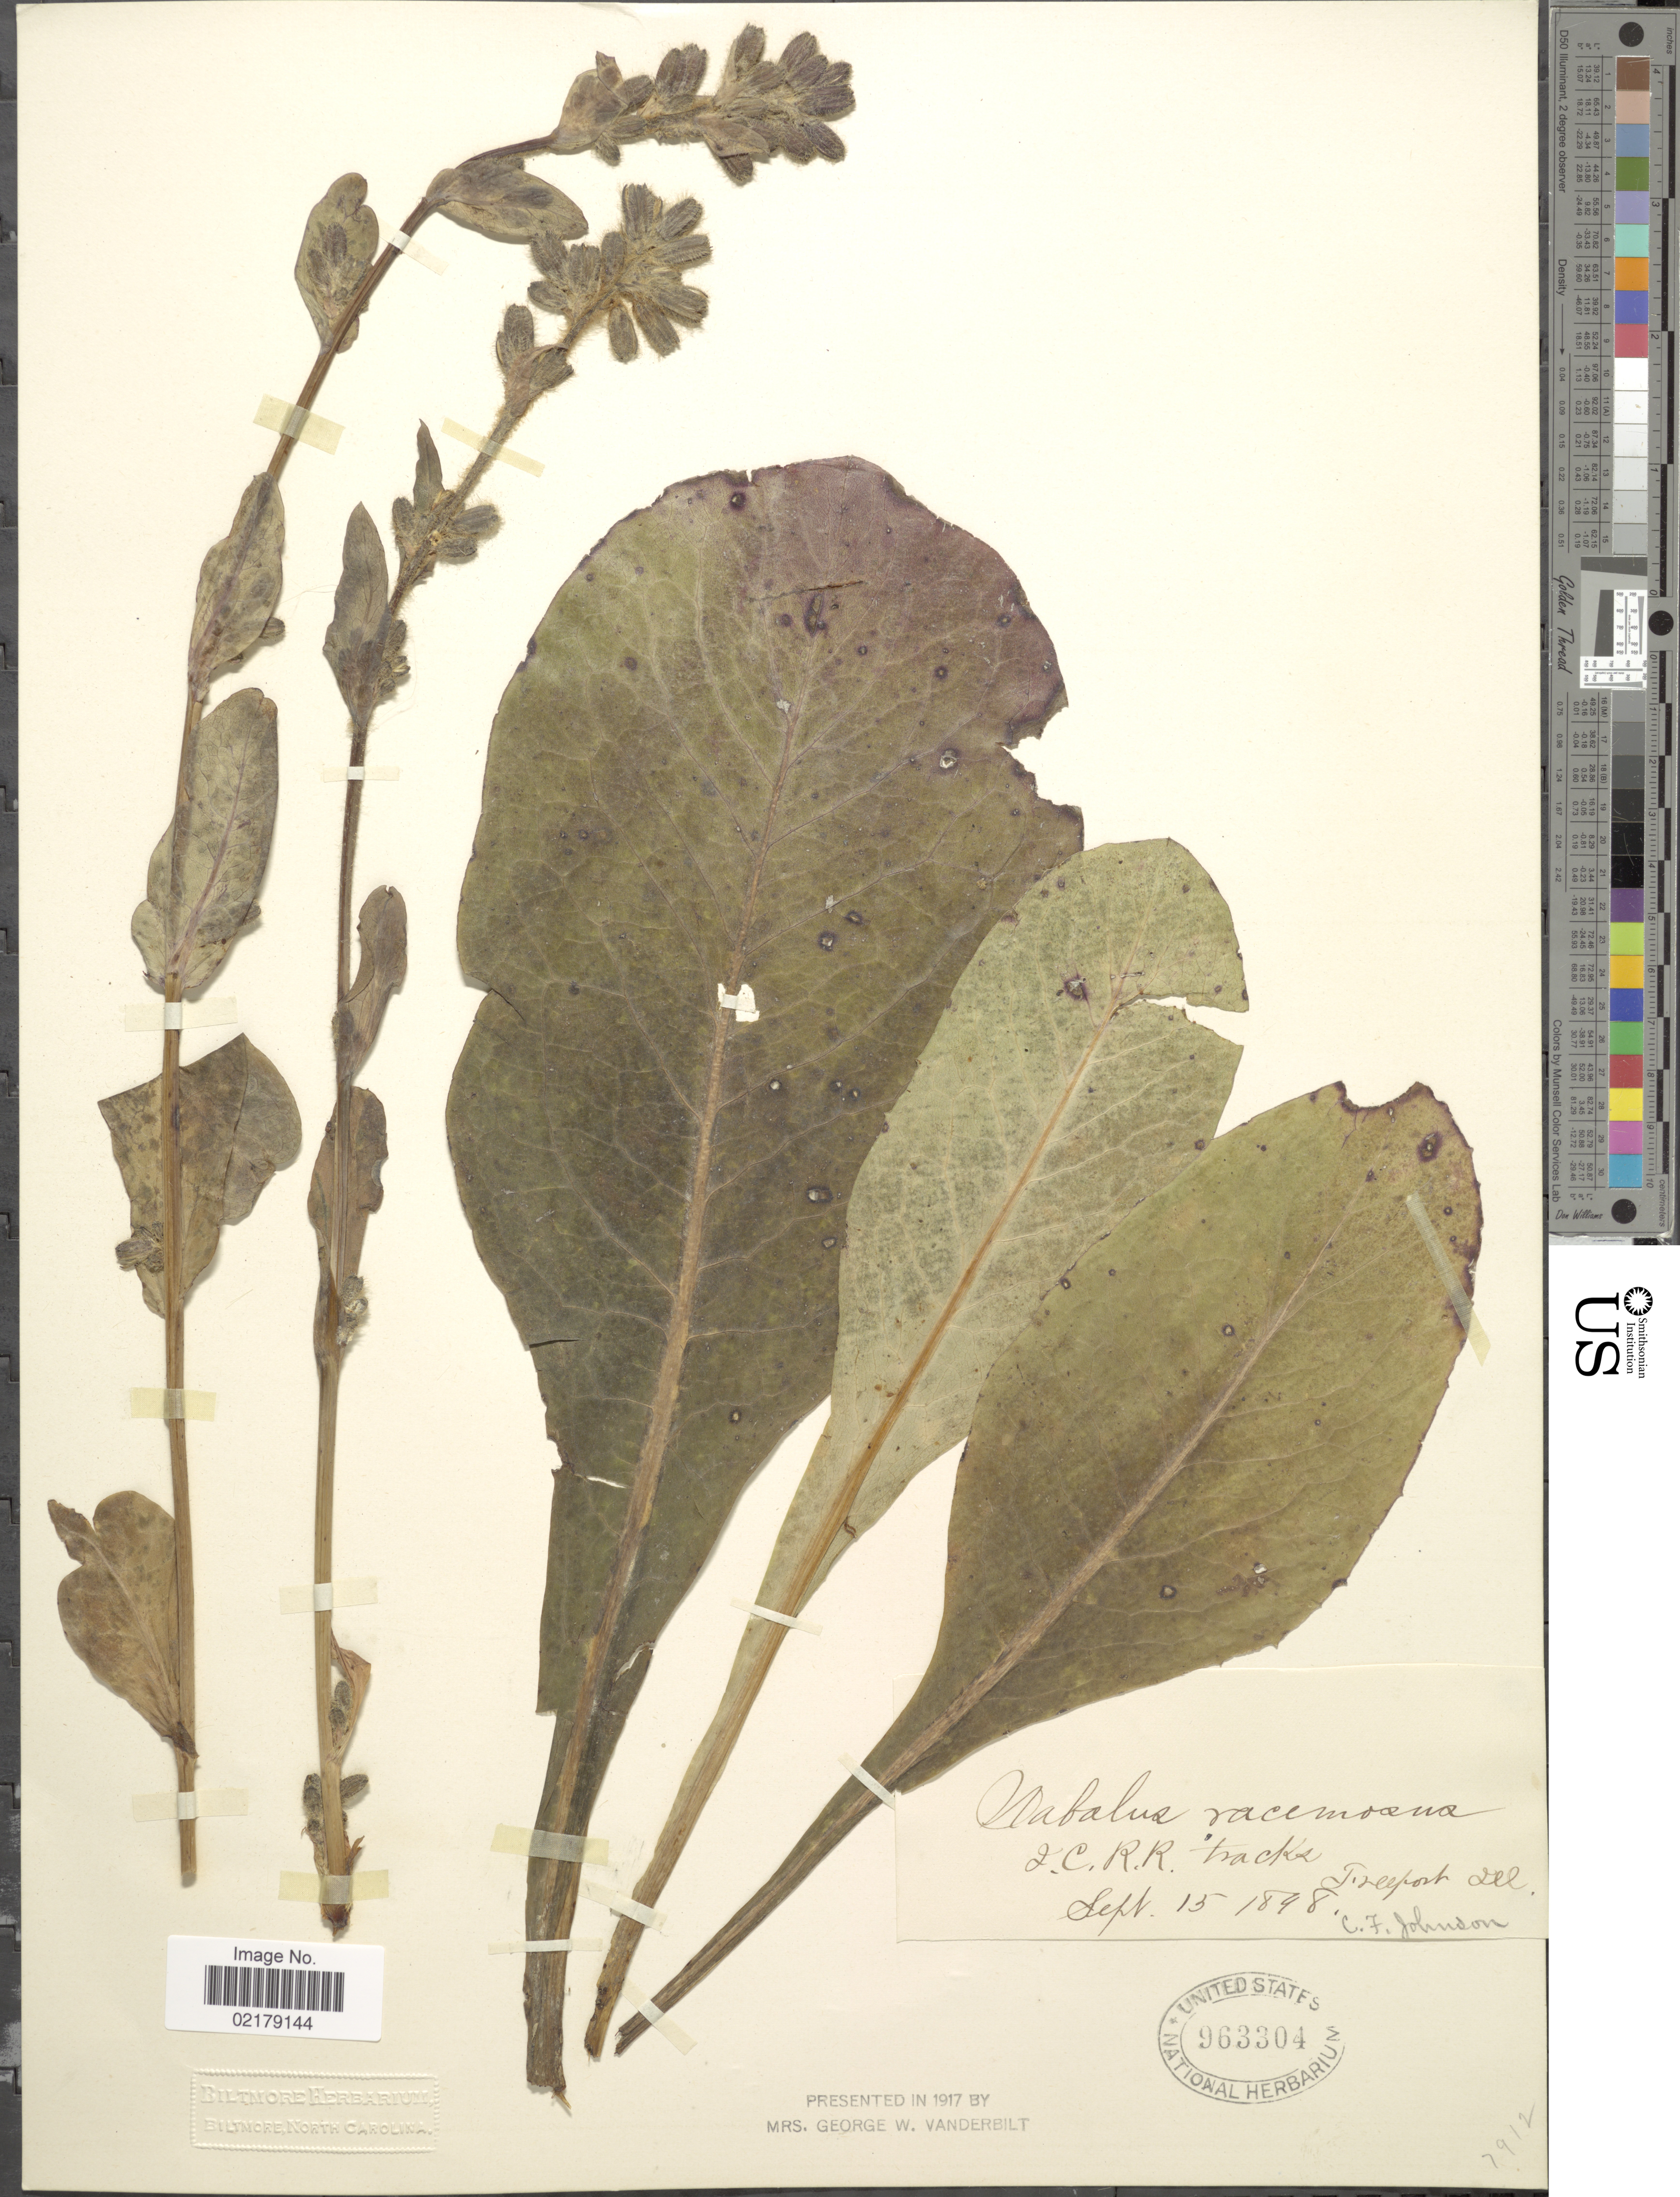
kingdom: Plantae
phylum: Tracheophyta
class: Magnoliopsida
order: Asterales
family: Asteraceae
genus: Nabalus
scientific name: Nabalus racemosus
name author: (Michx.) Hook.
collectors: C. F. Johnson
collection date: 1898-09-15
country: United States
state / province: Illinois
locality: Z.C.R.R. tracks, freeport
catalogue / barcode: US 963304